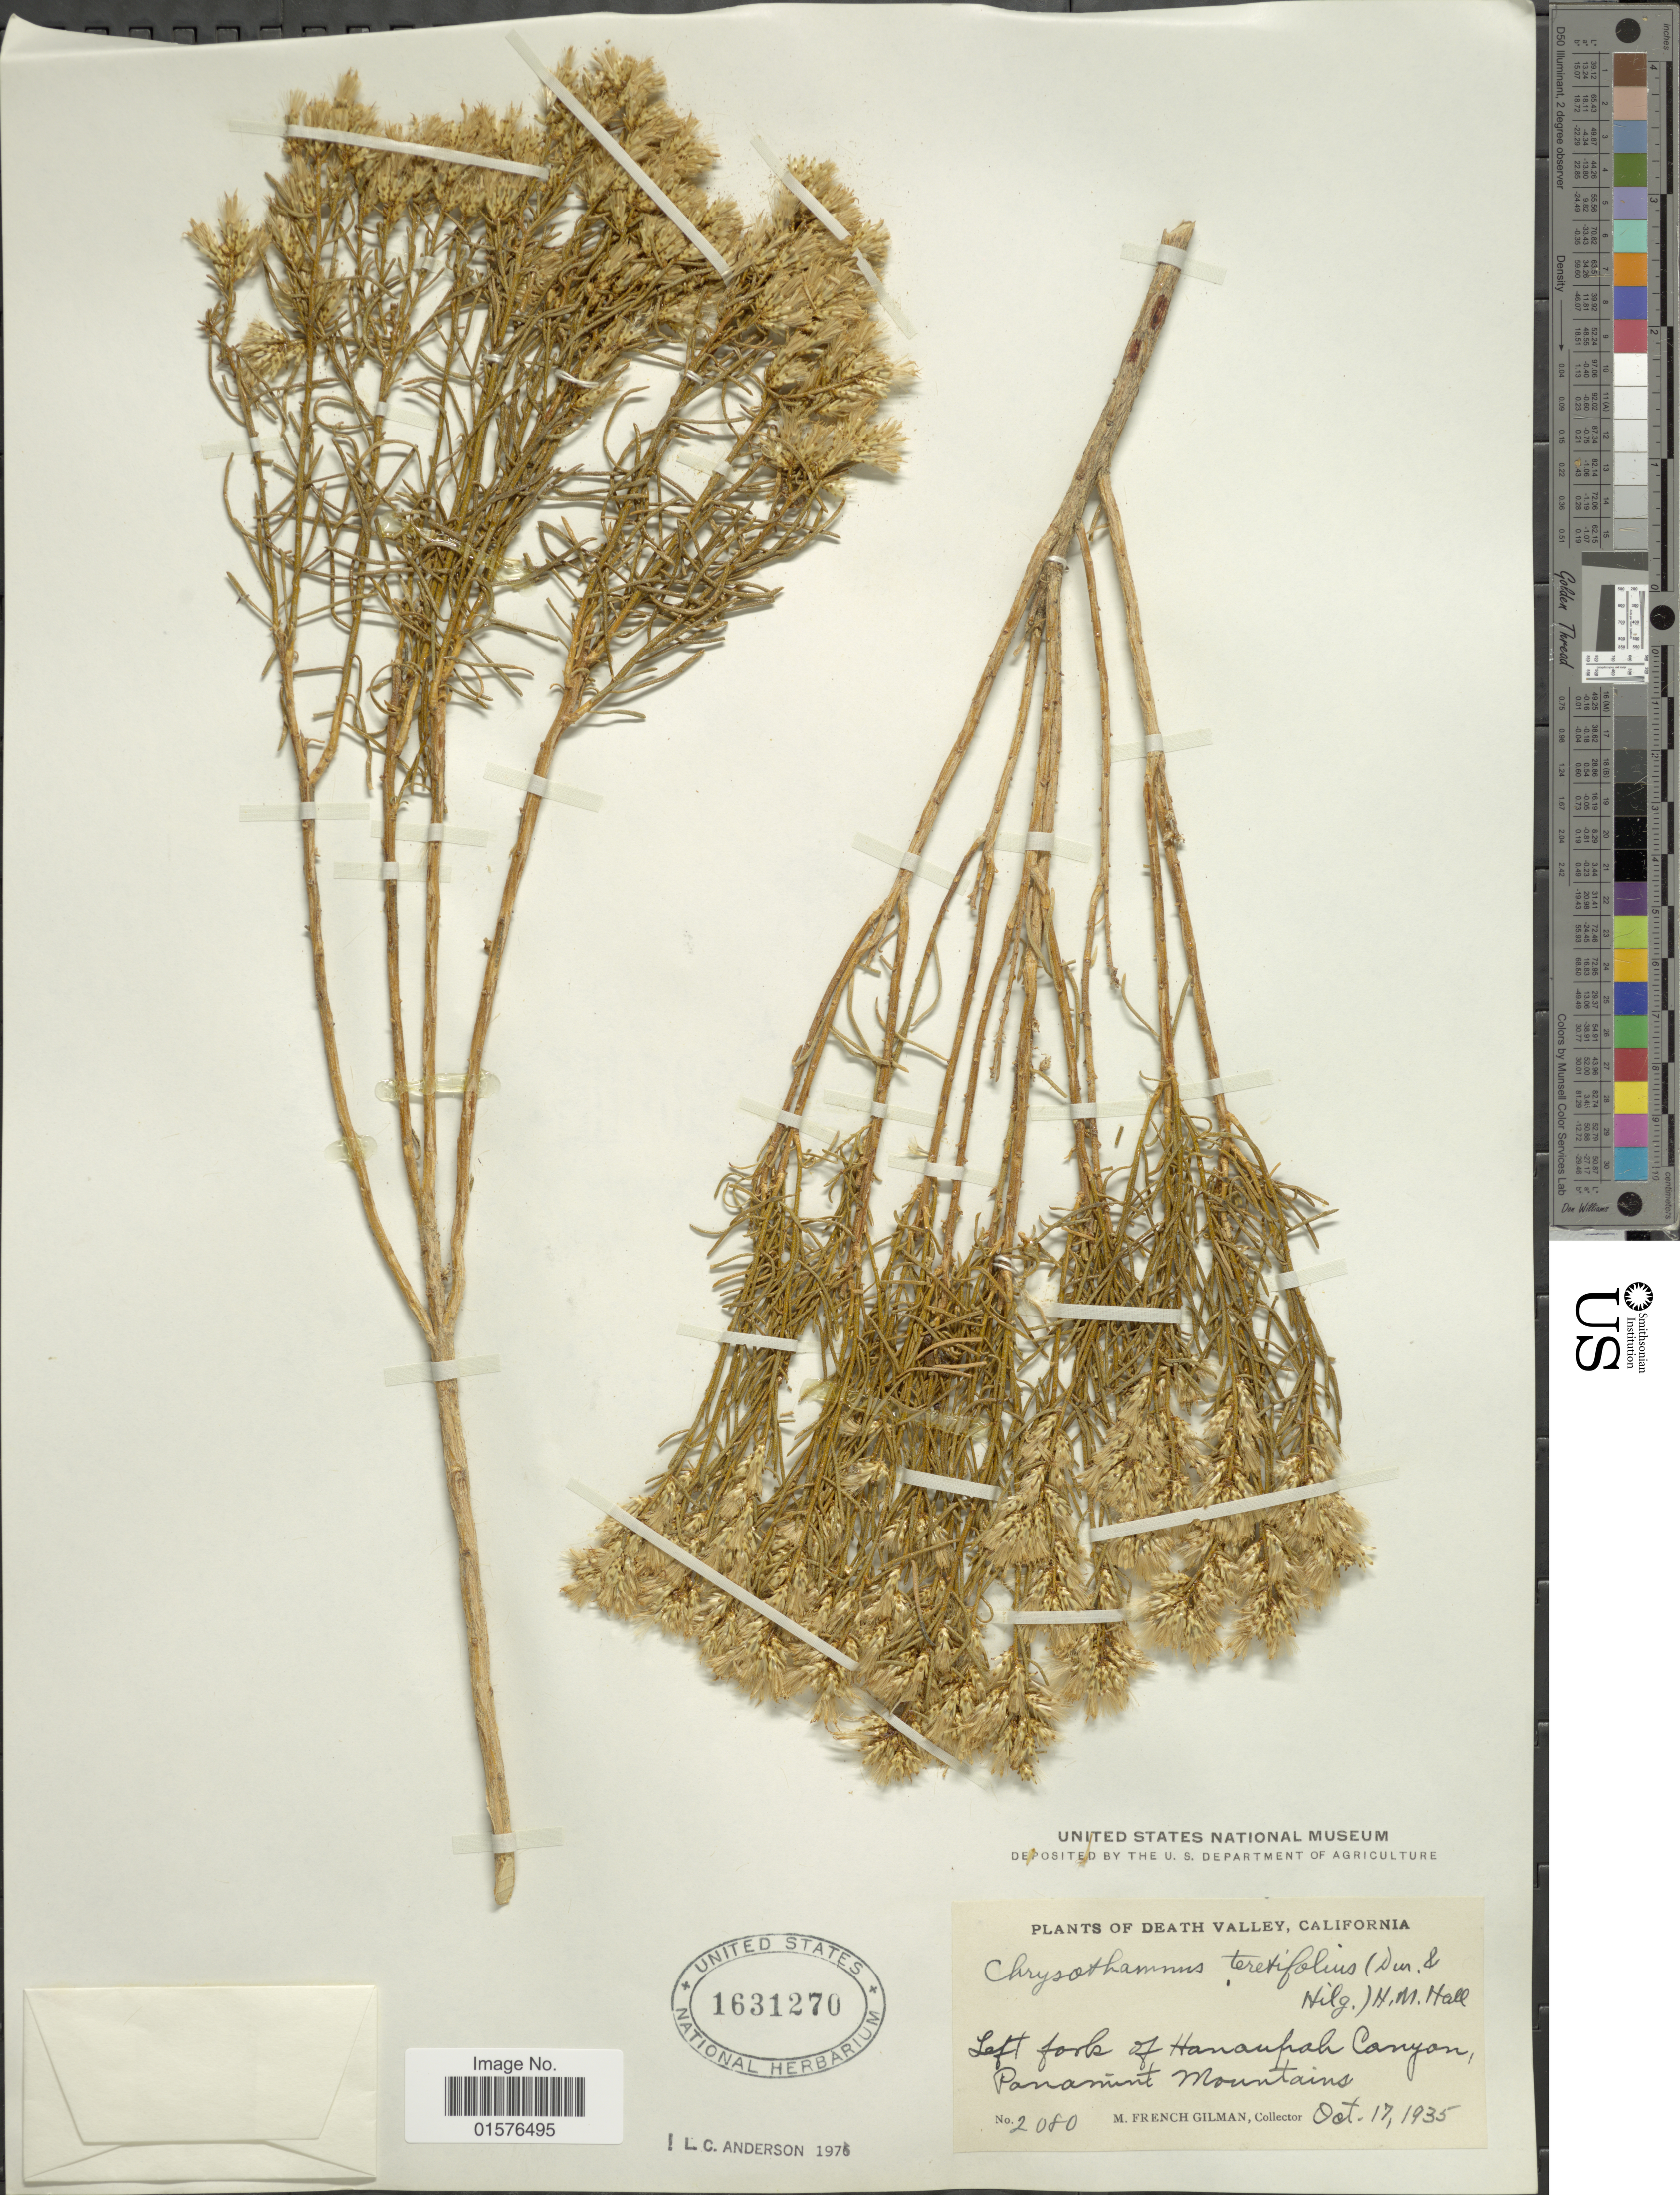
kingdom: Plantae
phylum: Tracheophyta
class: Magnoliopsida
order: Asterales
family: Asteraceae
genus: Ericameria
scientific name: Ericameria teretifolia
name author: (Durand & Hilg.) Jeps.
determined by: Urbatsch, Lowell E., Curator (LSU), Louisiana State University (UNITED STATES)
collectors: M. F. Gilman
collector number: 2080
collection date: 1935-10-17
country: United States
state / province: California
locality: Death Valley, Left fools of Hananfrah Canyon, Paramint Mountains.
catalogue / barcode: US 1631270